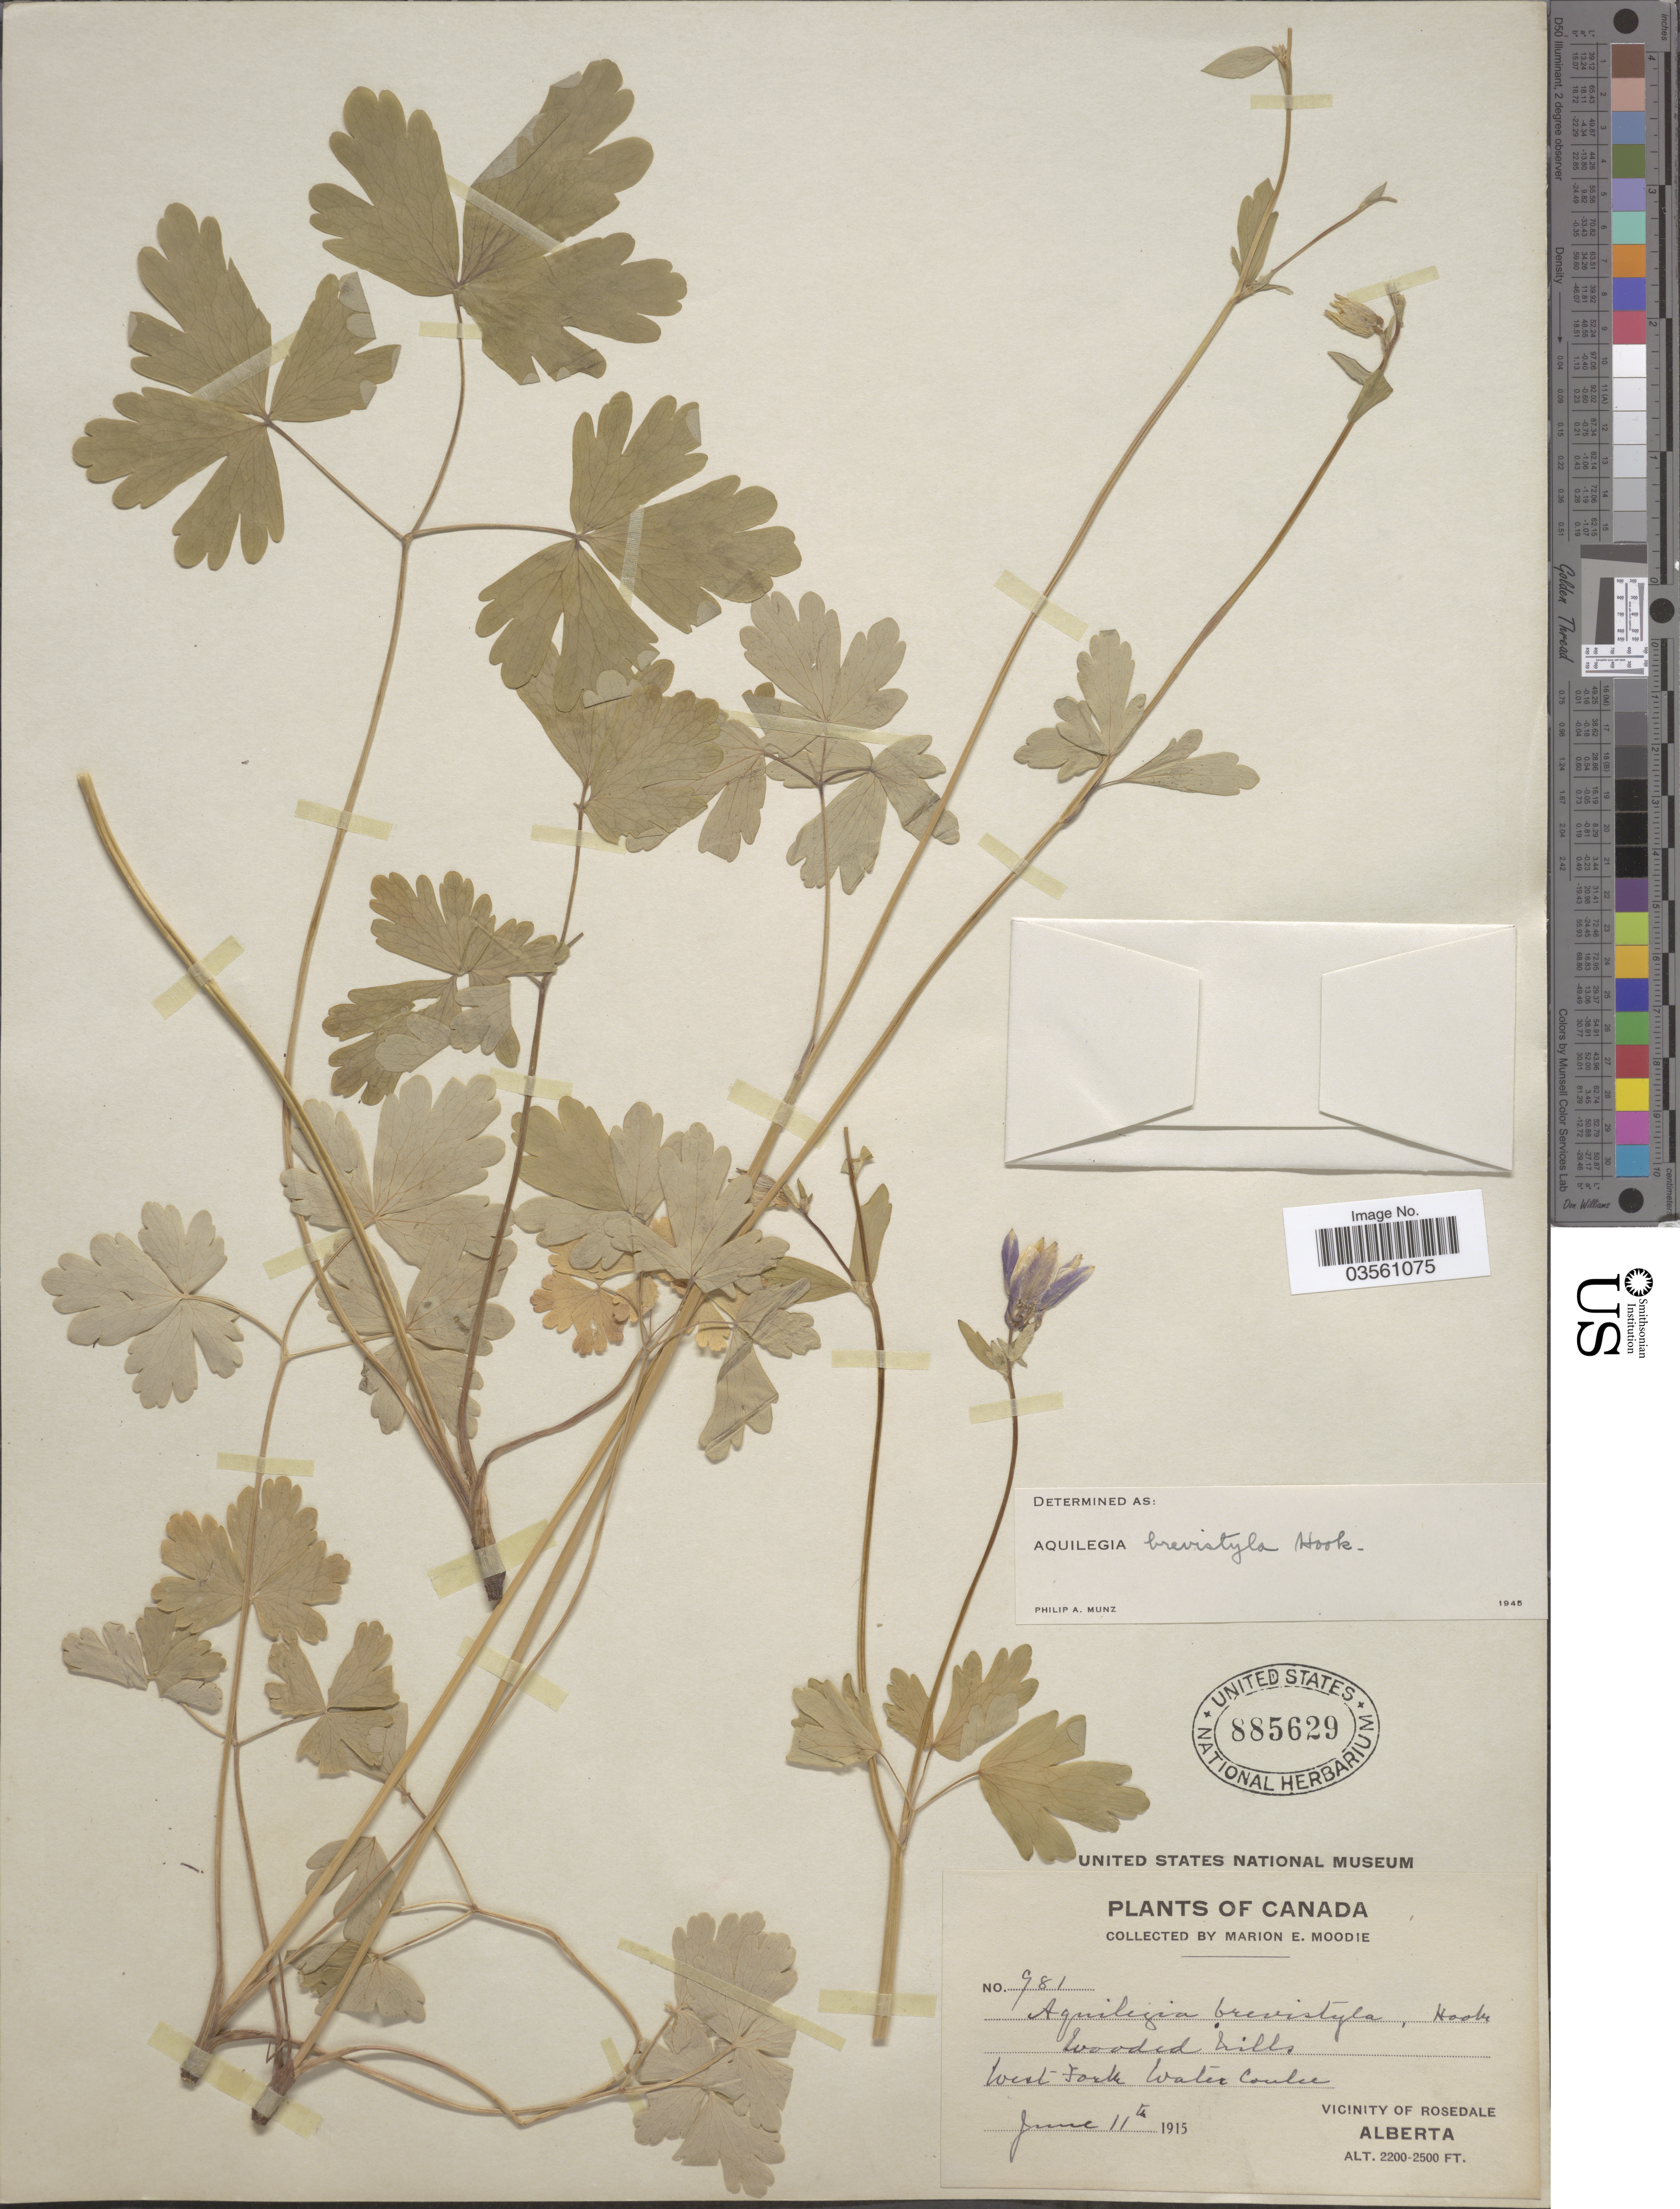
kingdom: Plantae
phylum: Tracheophyta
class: Magnoliopsida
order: Ranunculales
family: Ranunculaceae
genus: Aquilegia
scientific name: Aquilegia brevistyla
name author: Hook.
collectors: M. E. Moodie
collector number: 981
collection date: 1915-06-11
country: Canada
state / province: Alberta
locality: West Fort Water Coulee. Vicinity of Rosedale.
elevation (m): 671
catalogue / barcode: US 885629